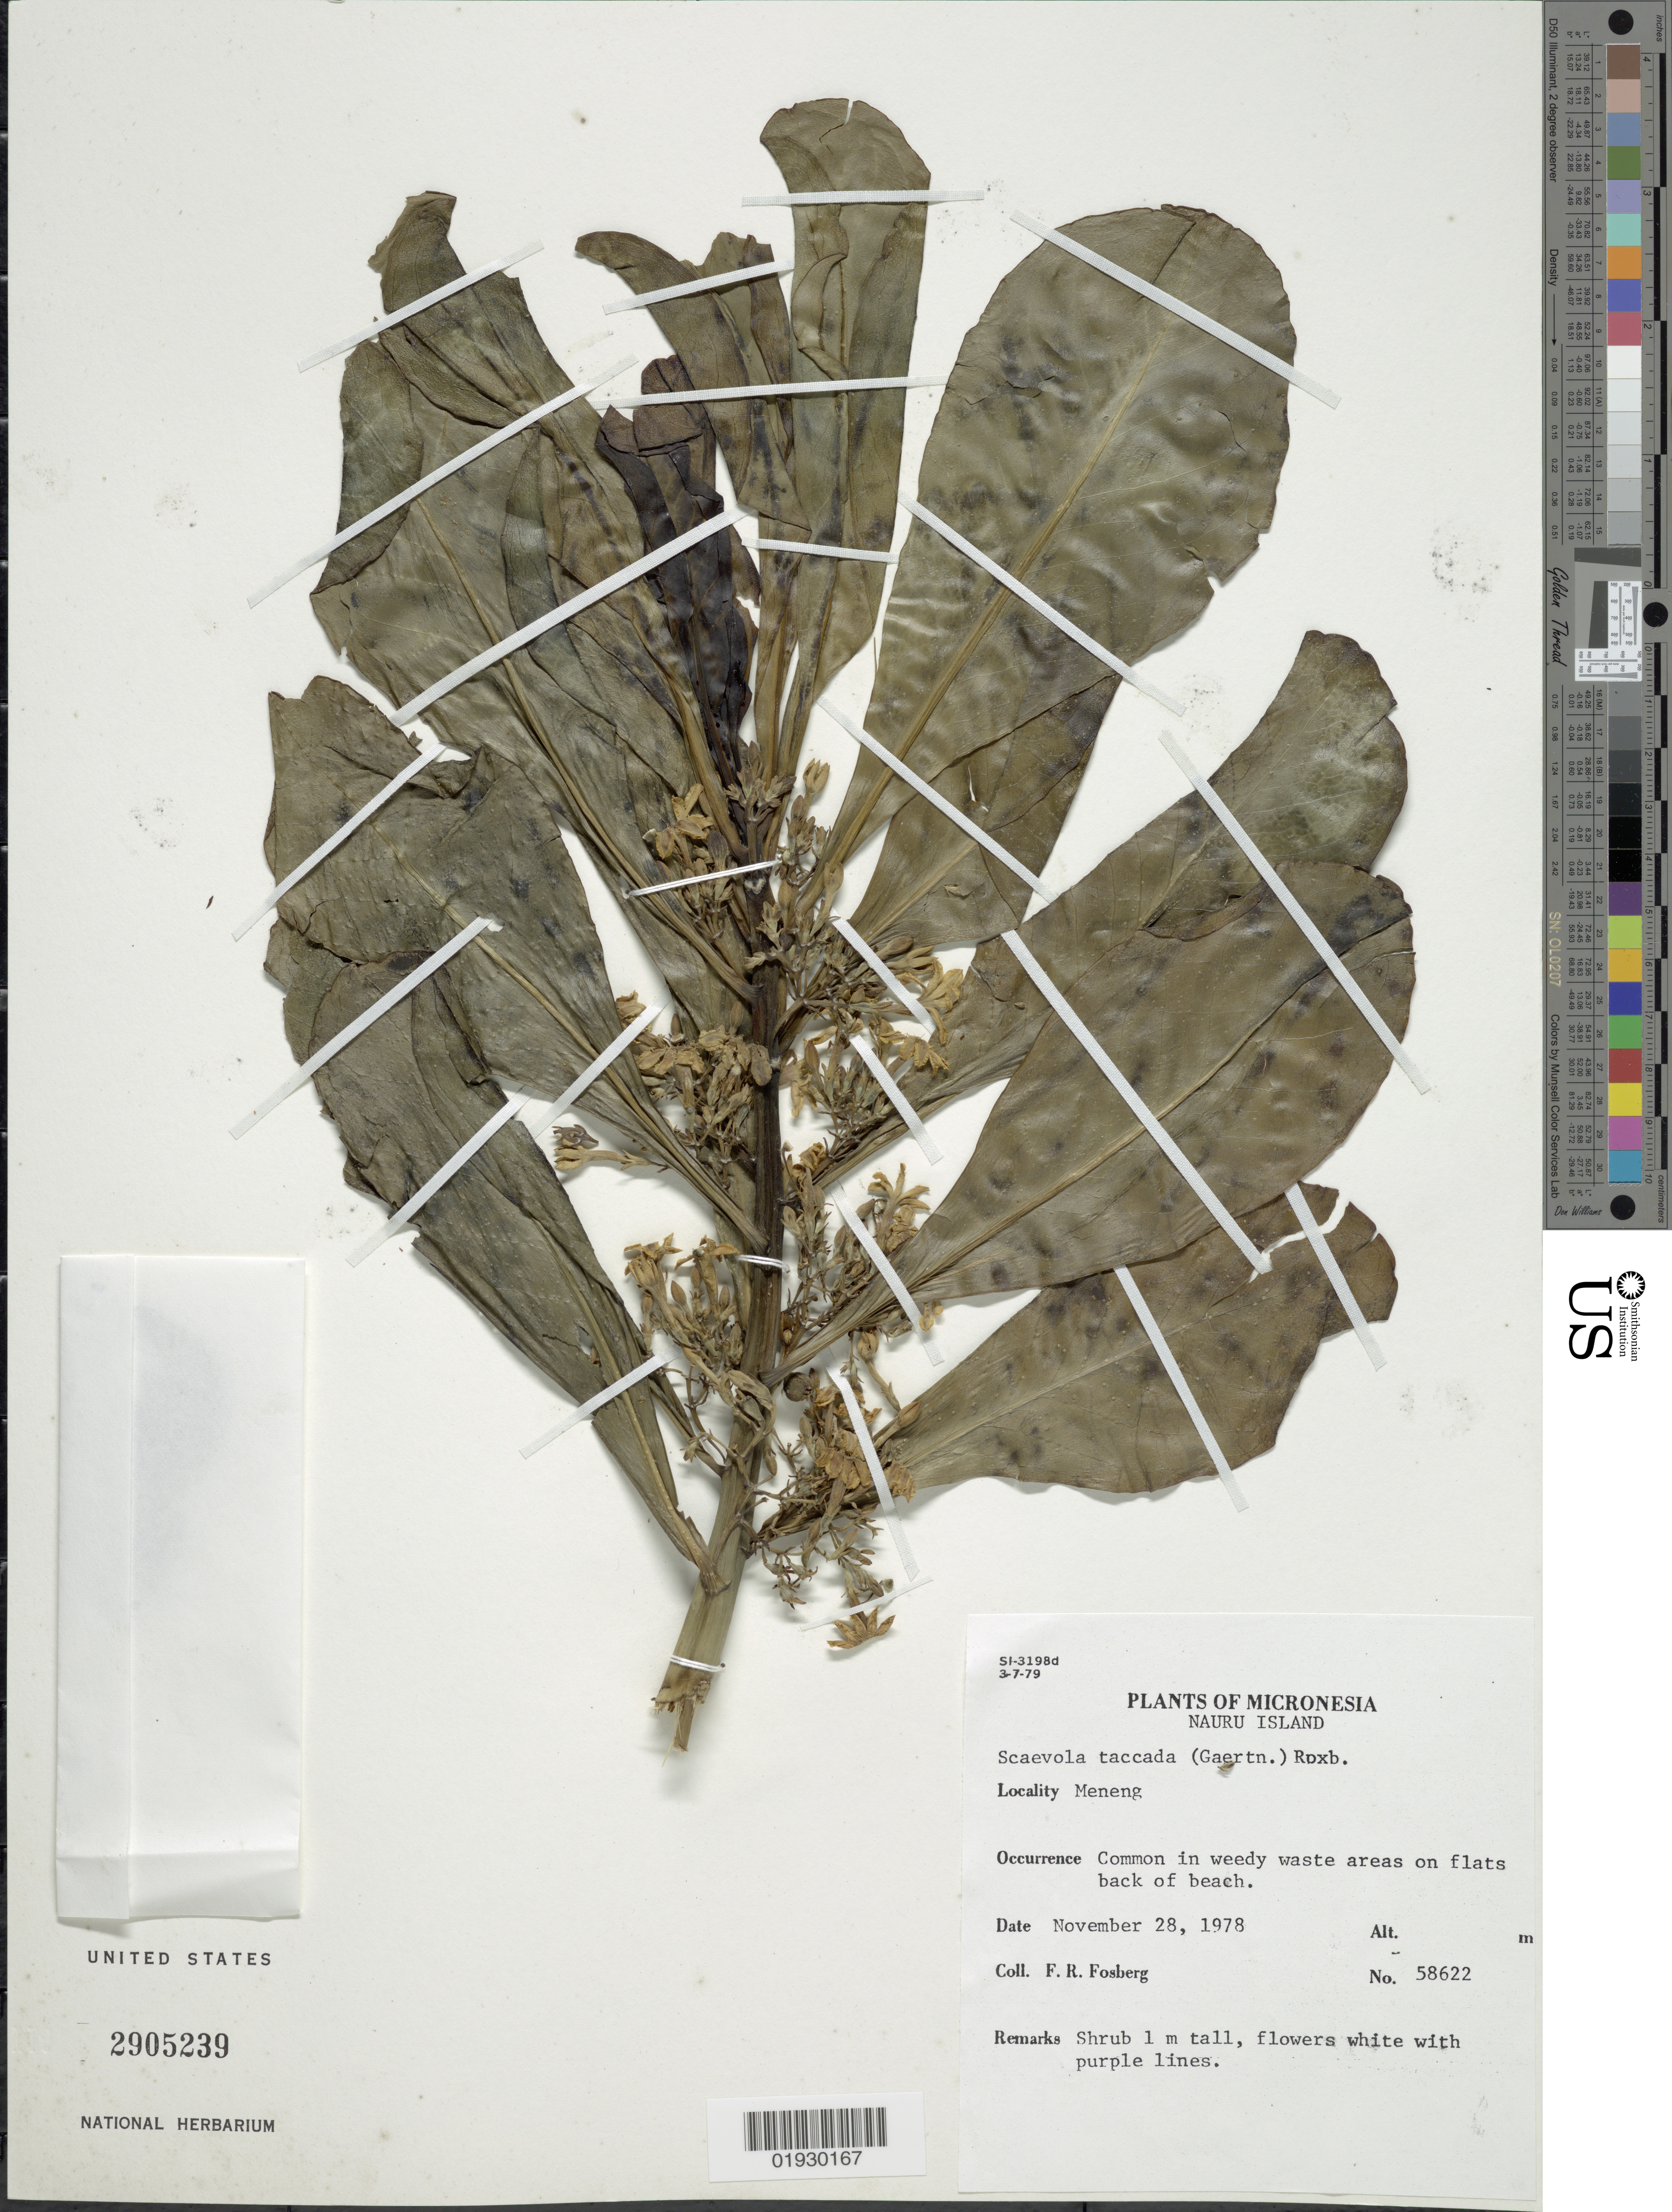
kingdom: Plantae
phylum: Tracheophyta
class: Magnoliopsida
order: Asterales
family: Goodeniaceae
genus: Scaevola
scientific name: Scaevola taccada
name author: (Gaertn.) Roxb.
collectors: F. R. Fosberg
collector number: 58622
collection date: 1978-11-28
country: Micronesia, Federated States of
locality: Nauru Island. Meneng.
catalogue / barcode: US 2905239